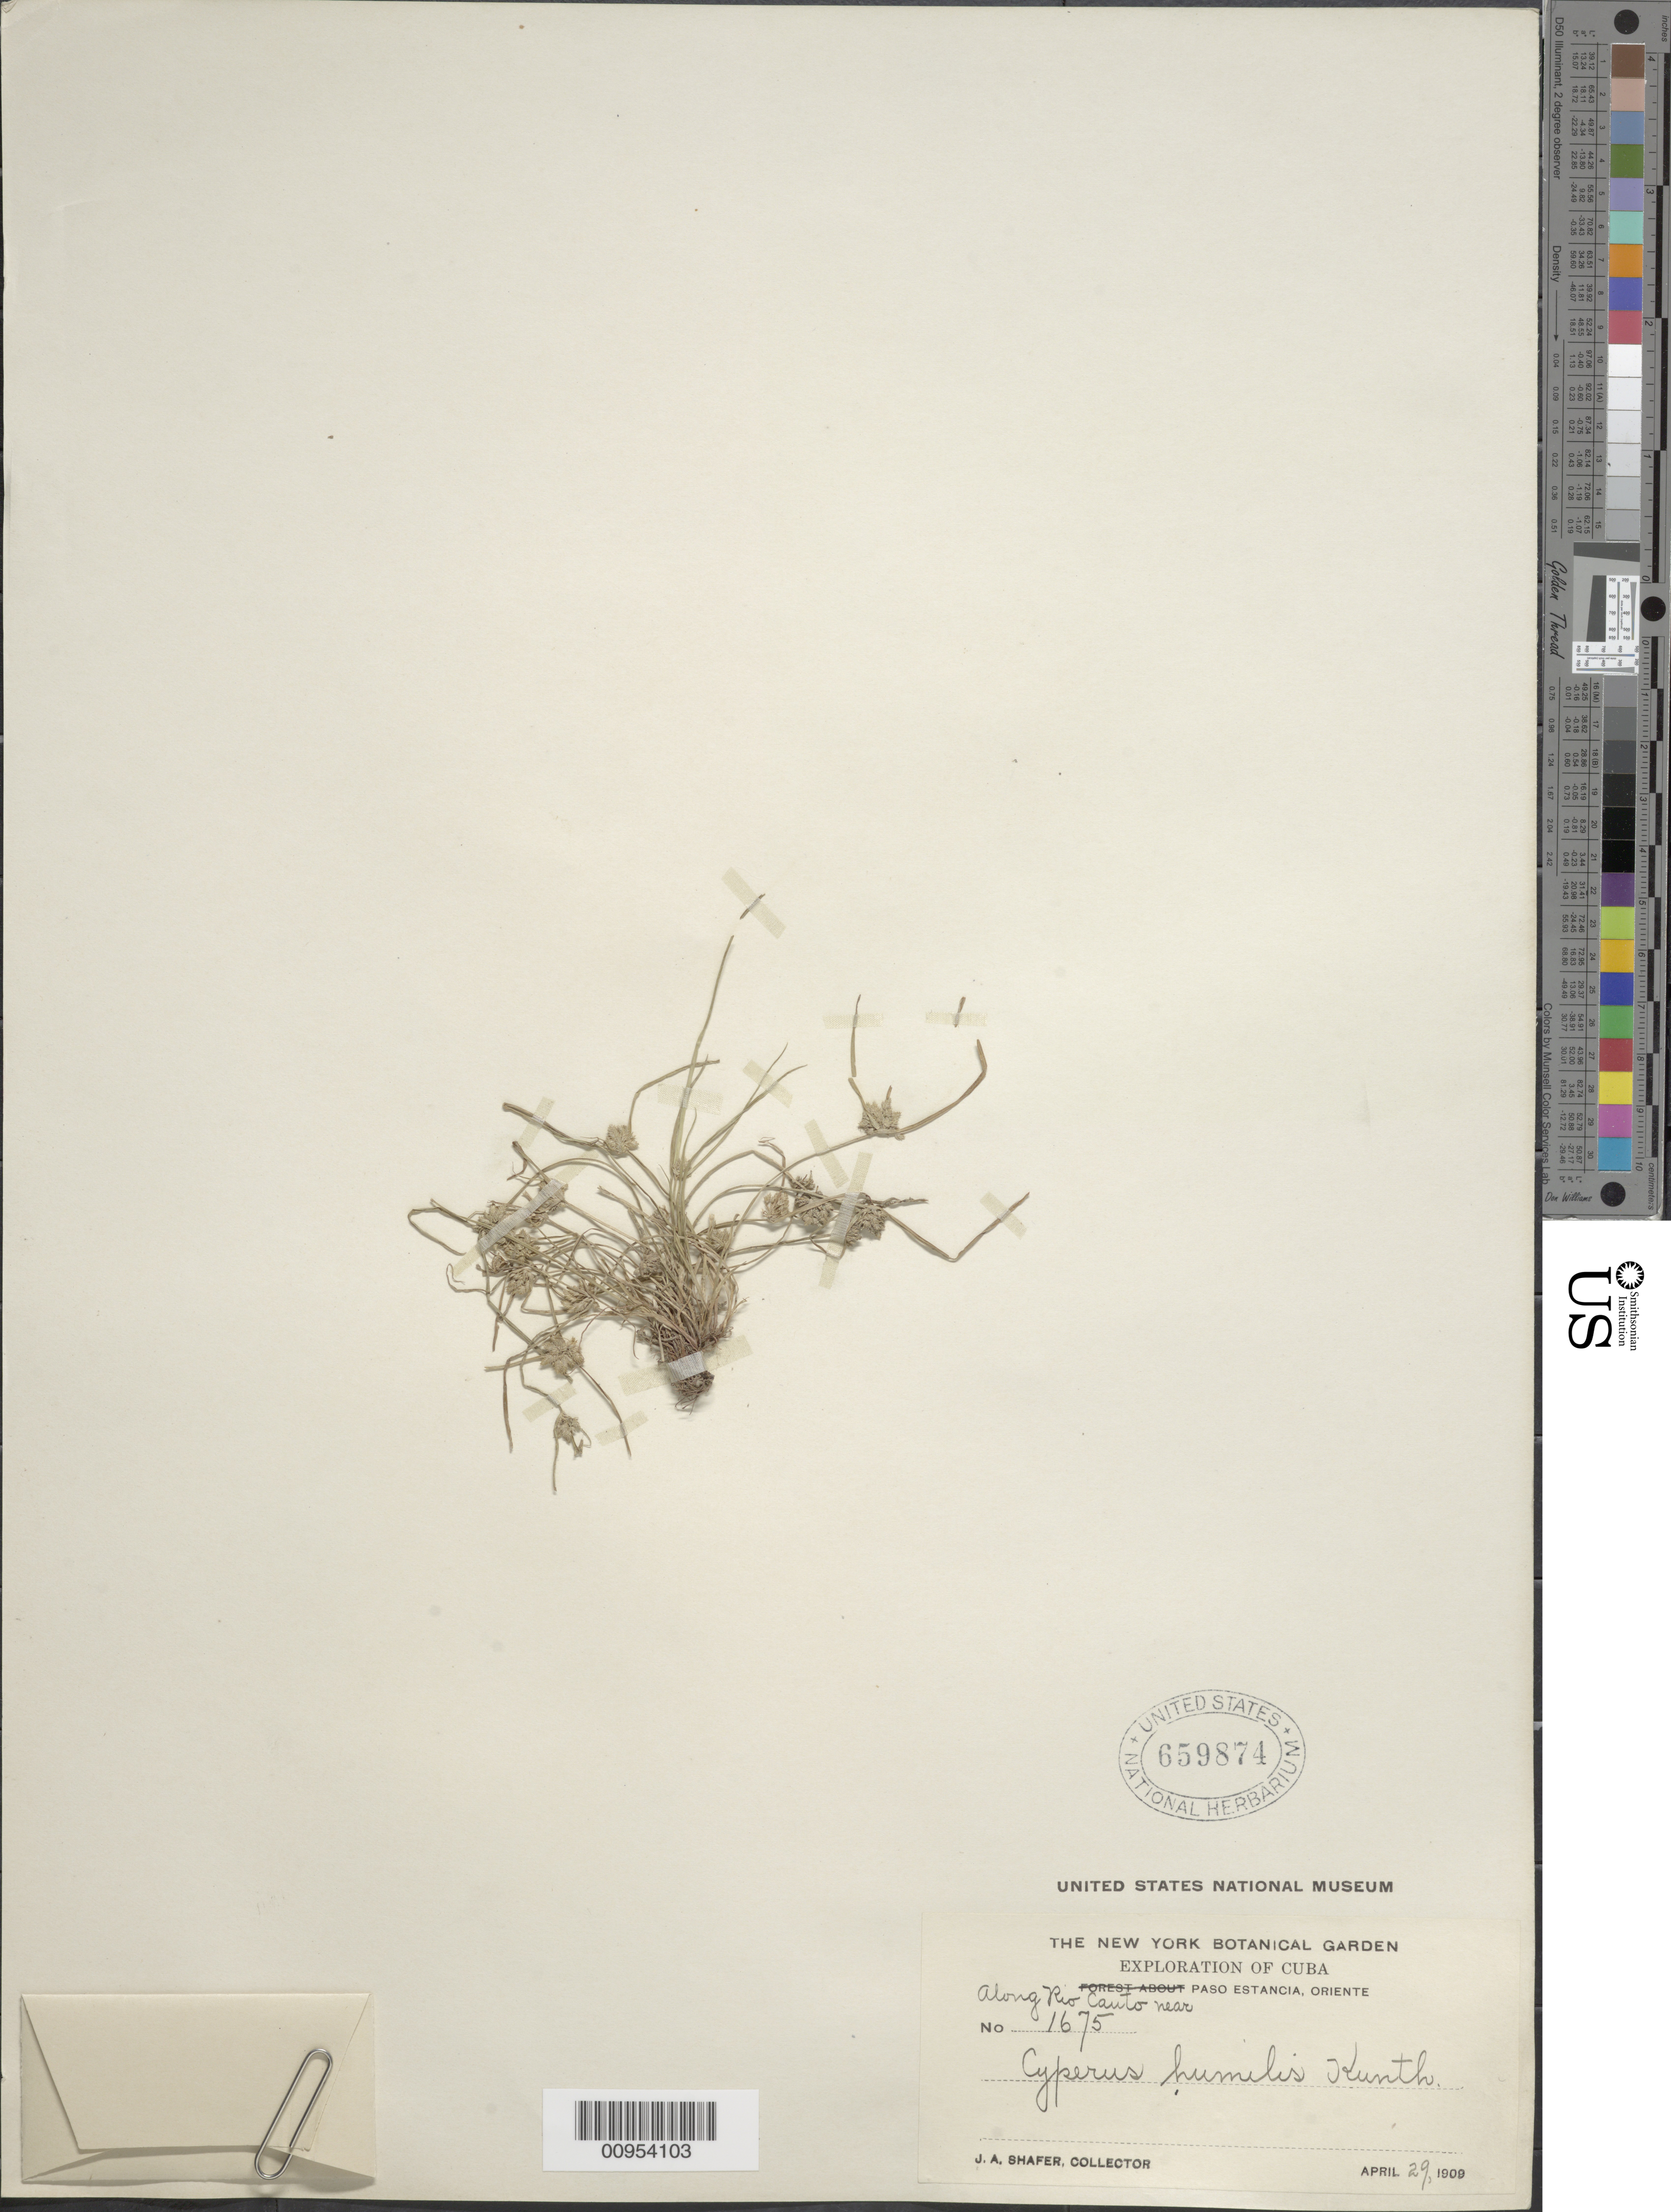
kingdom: Plantae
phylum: Tracheophyta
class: Liliopsida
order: Poales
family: Cyperaceae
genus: Cyperus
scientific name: Cyperus humilis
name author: Kunth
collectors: J. A. Shafer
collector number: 1675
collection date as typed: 29 Apr 1909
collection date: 1909-04-29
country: Cuba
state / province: Granma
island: Cuba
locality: Along Rio Cauto near Paso Estancia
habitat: Along rio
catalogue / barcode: US 659874